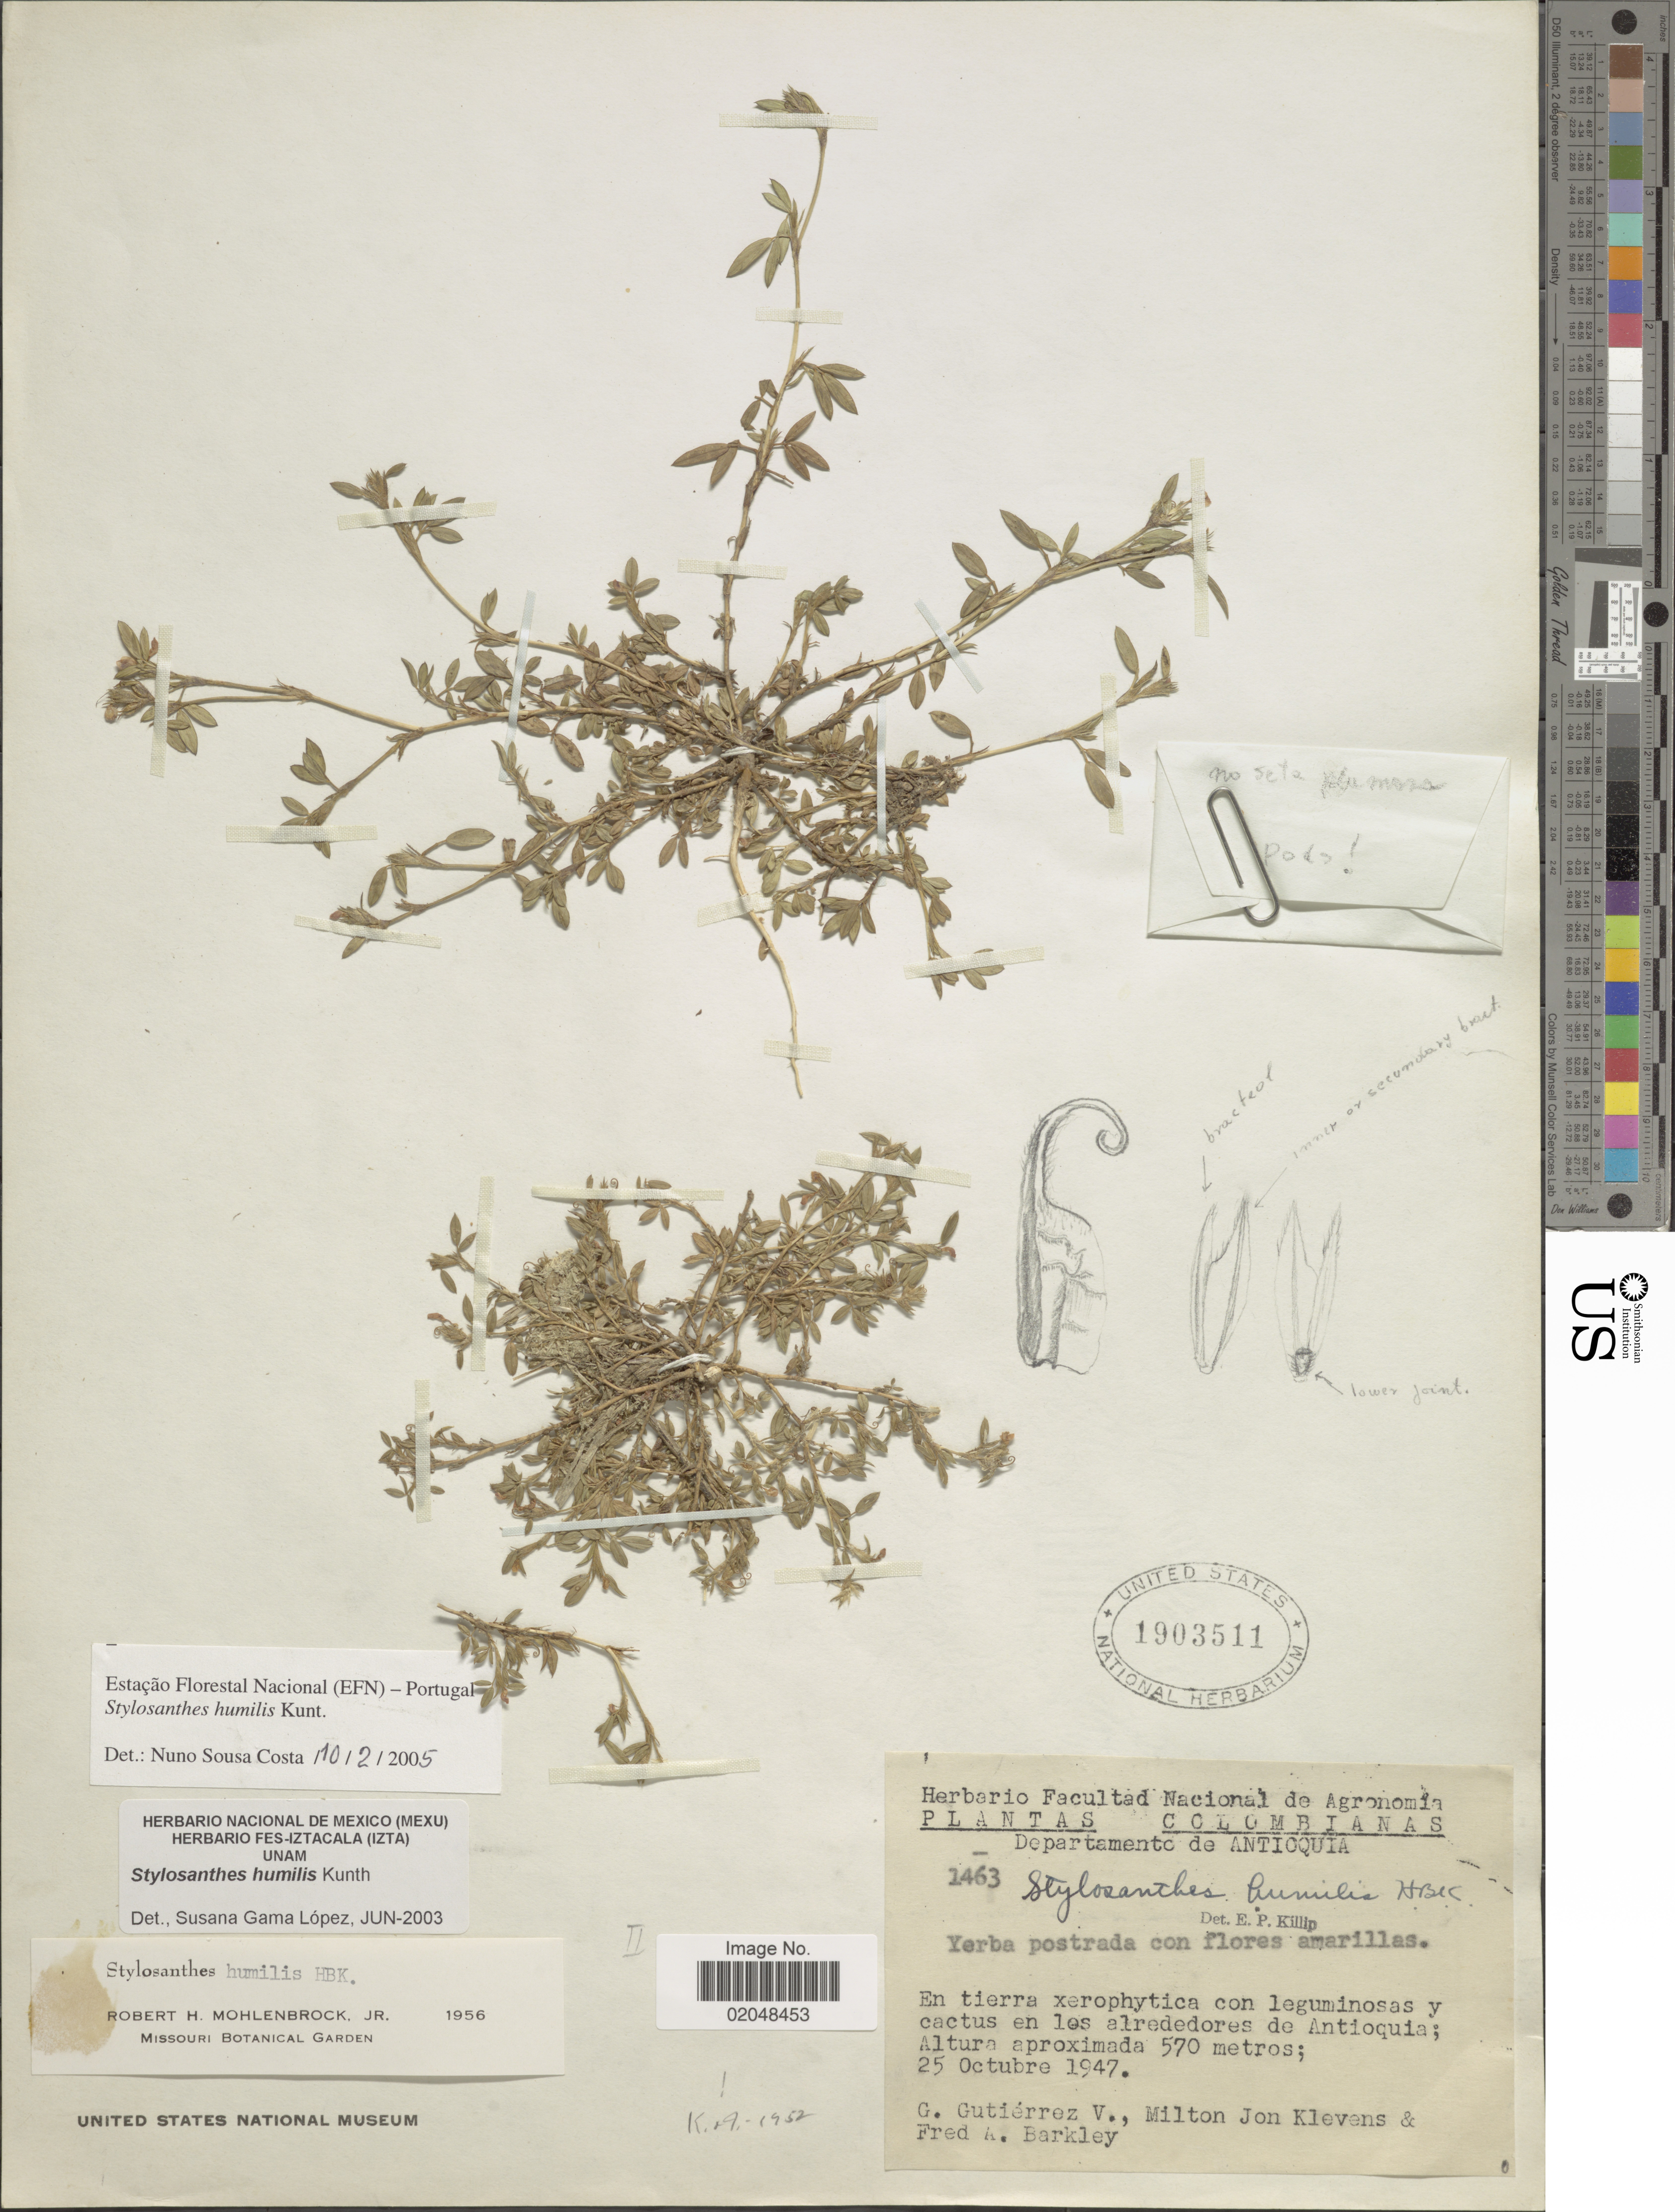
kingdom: Plantae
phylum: Tracheophyta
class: Magnoliopsida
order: Fabales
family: Fabaceae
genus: Stylosanthes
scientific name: Stylosanthes humilis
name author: Kunth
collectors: G. Gutiérrez V., M. Klevens & F. A. Barkley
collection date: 1947-10-25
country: Colombia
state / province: Antioquia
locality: En tierra xerophytics [unsure placement]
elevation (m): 570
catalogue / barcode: US 1903511